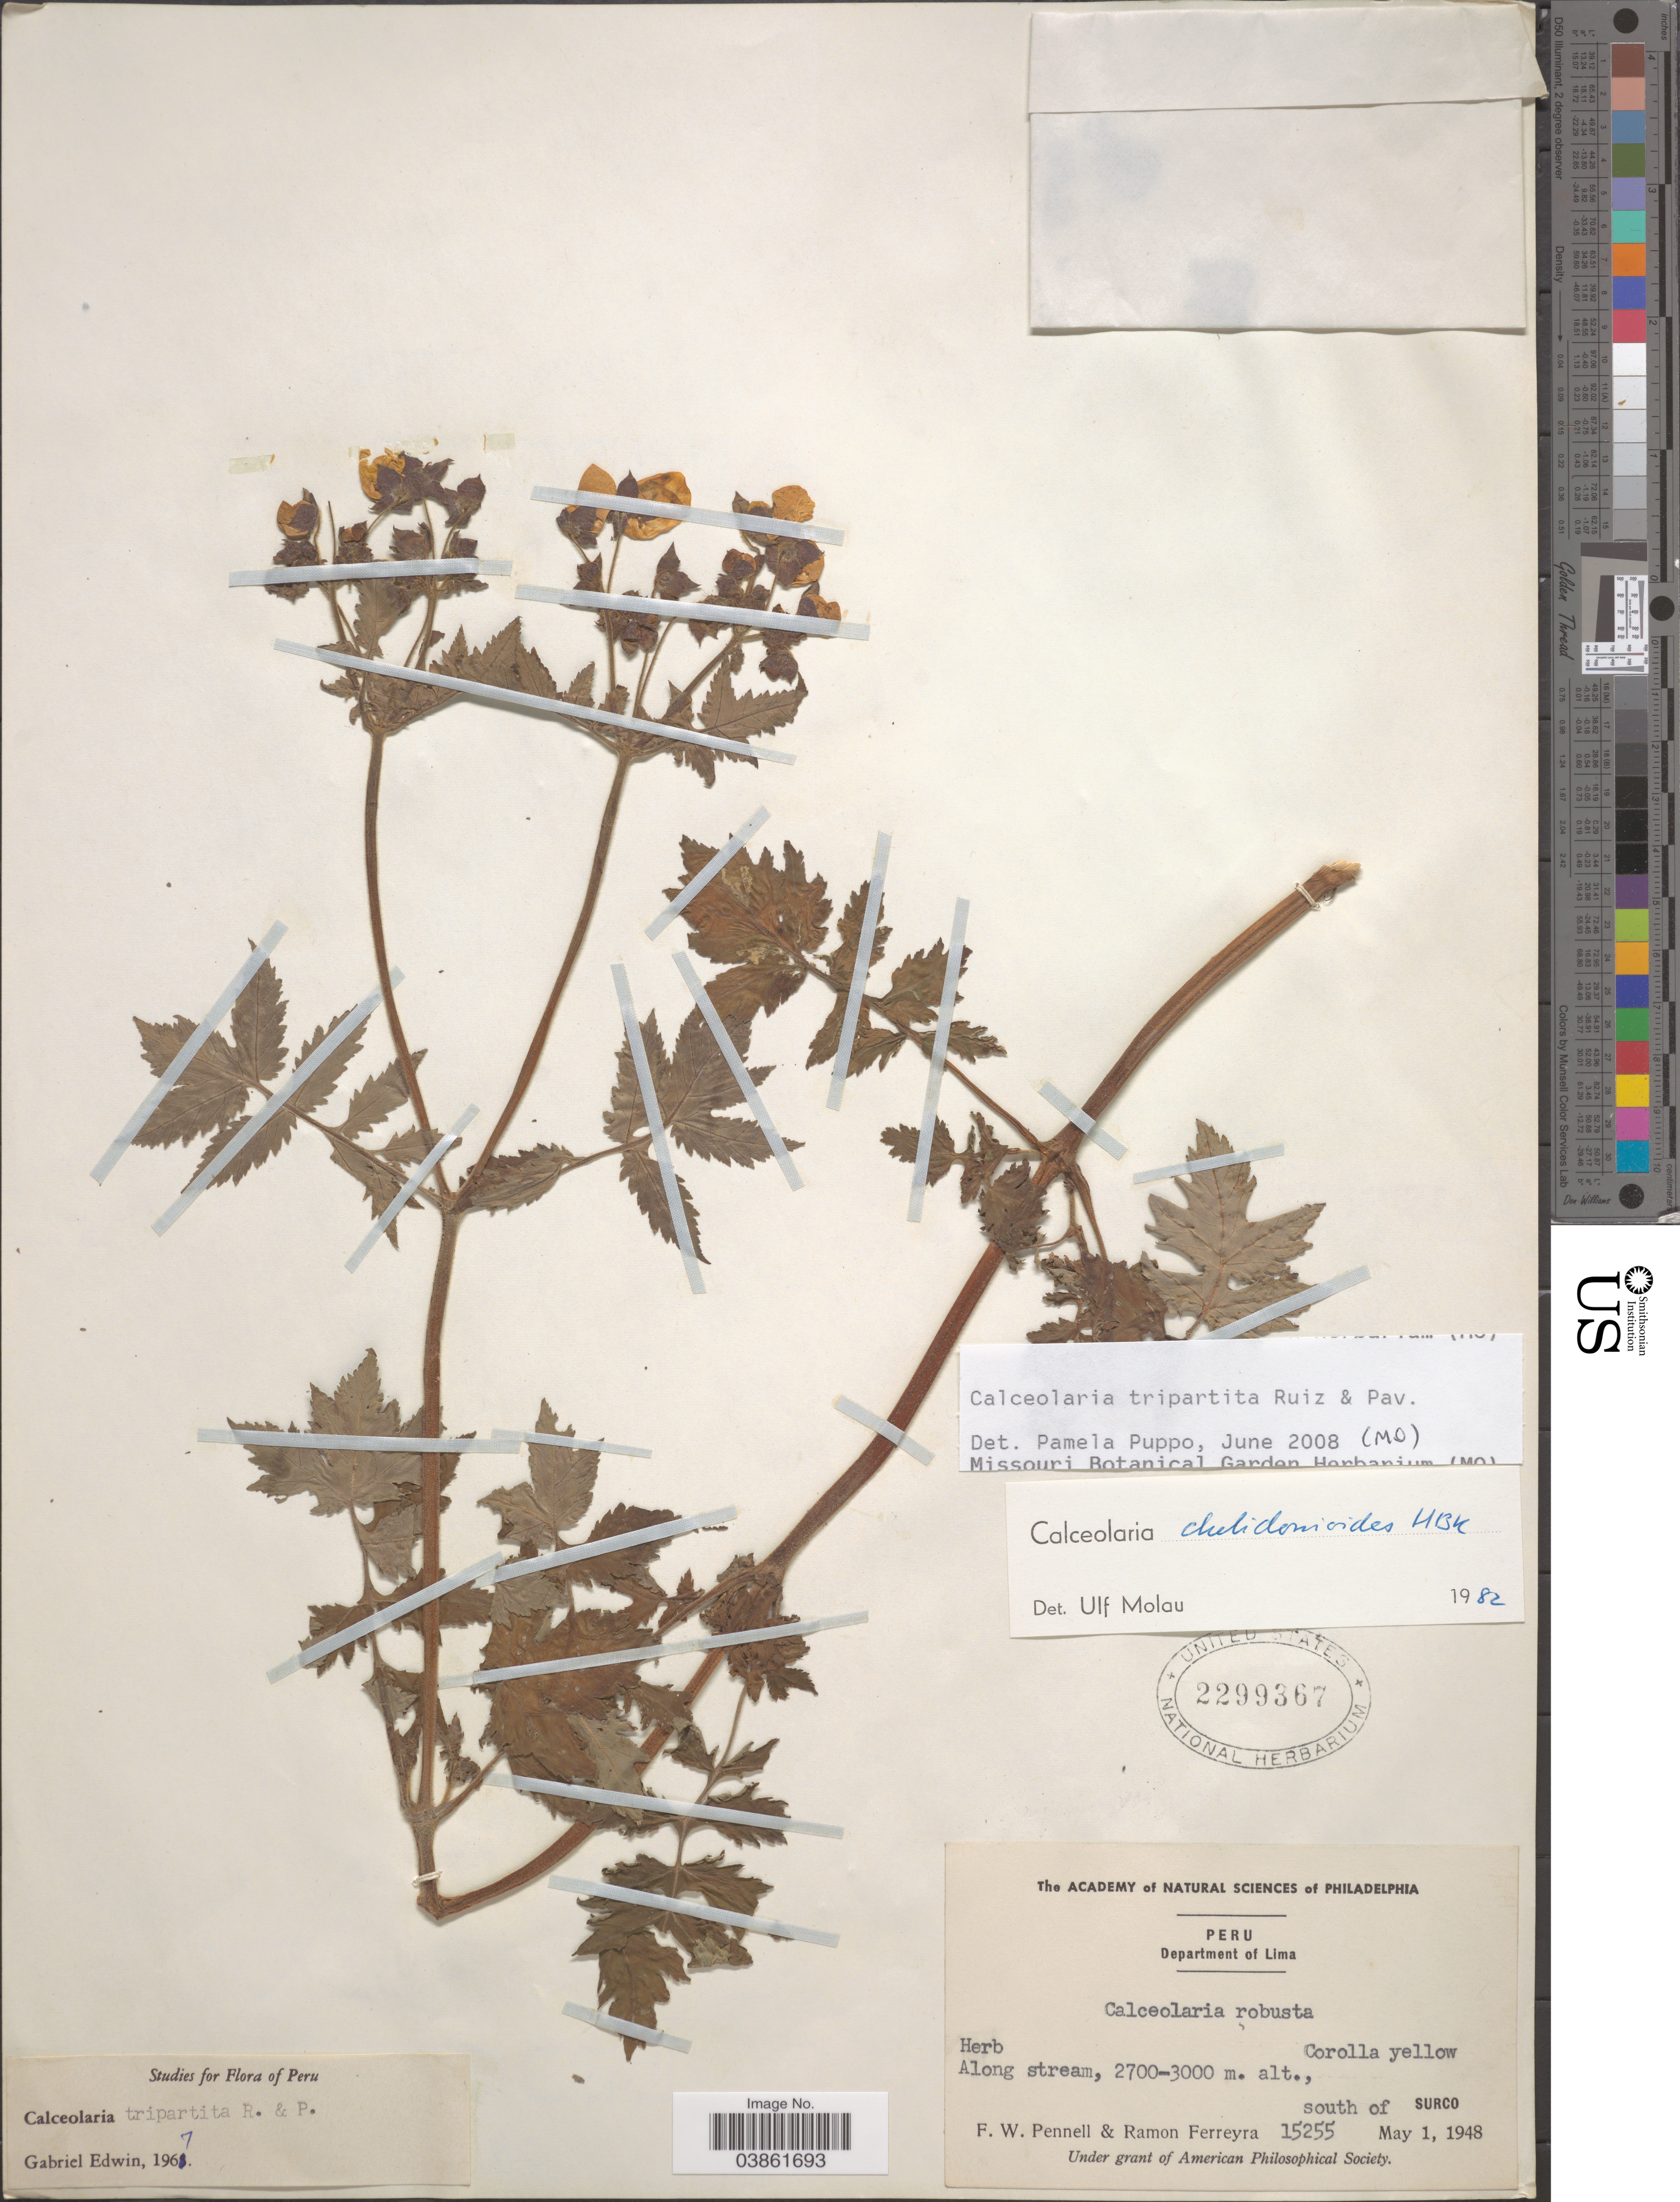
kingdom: Plantae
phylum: Tracheophyta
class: Magnoliopsida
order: Lamiales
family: Calceolariaceae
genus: Calceolaria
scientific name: Calceolaria tripartita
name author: Ruiz & Pav.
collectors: F. W. Pennell & R. A. Ferreyra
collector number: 15255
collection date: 1948-05-01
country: Peru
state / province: Lima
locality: Department of Lima. South of Surco.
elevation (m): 2700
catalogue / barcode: US 2299367